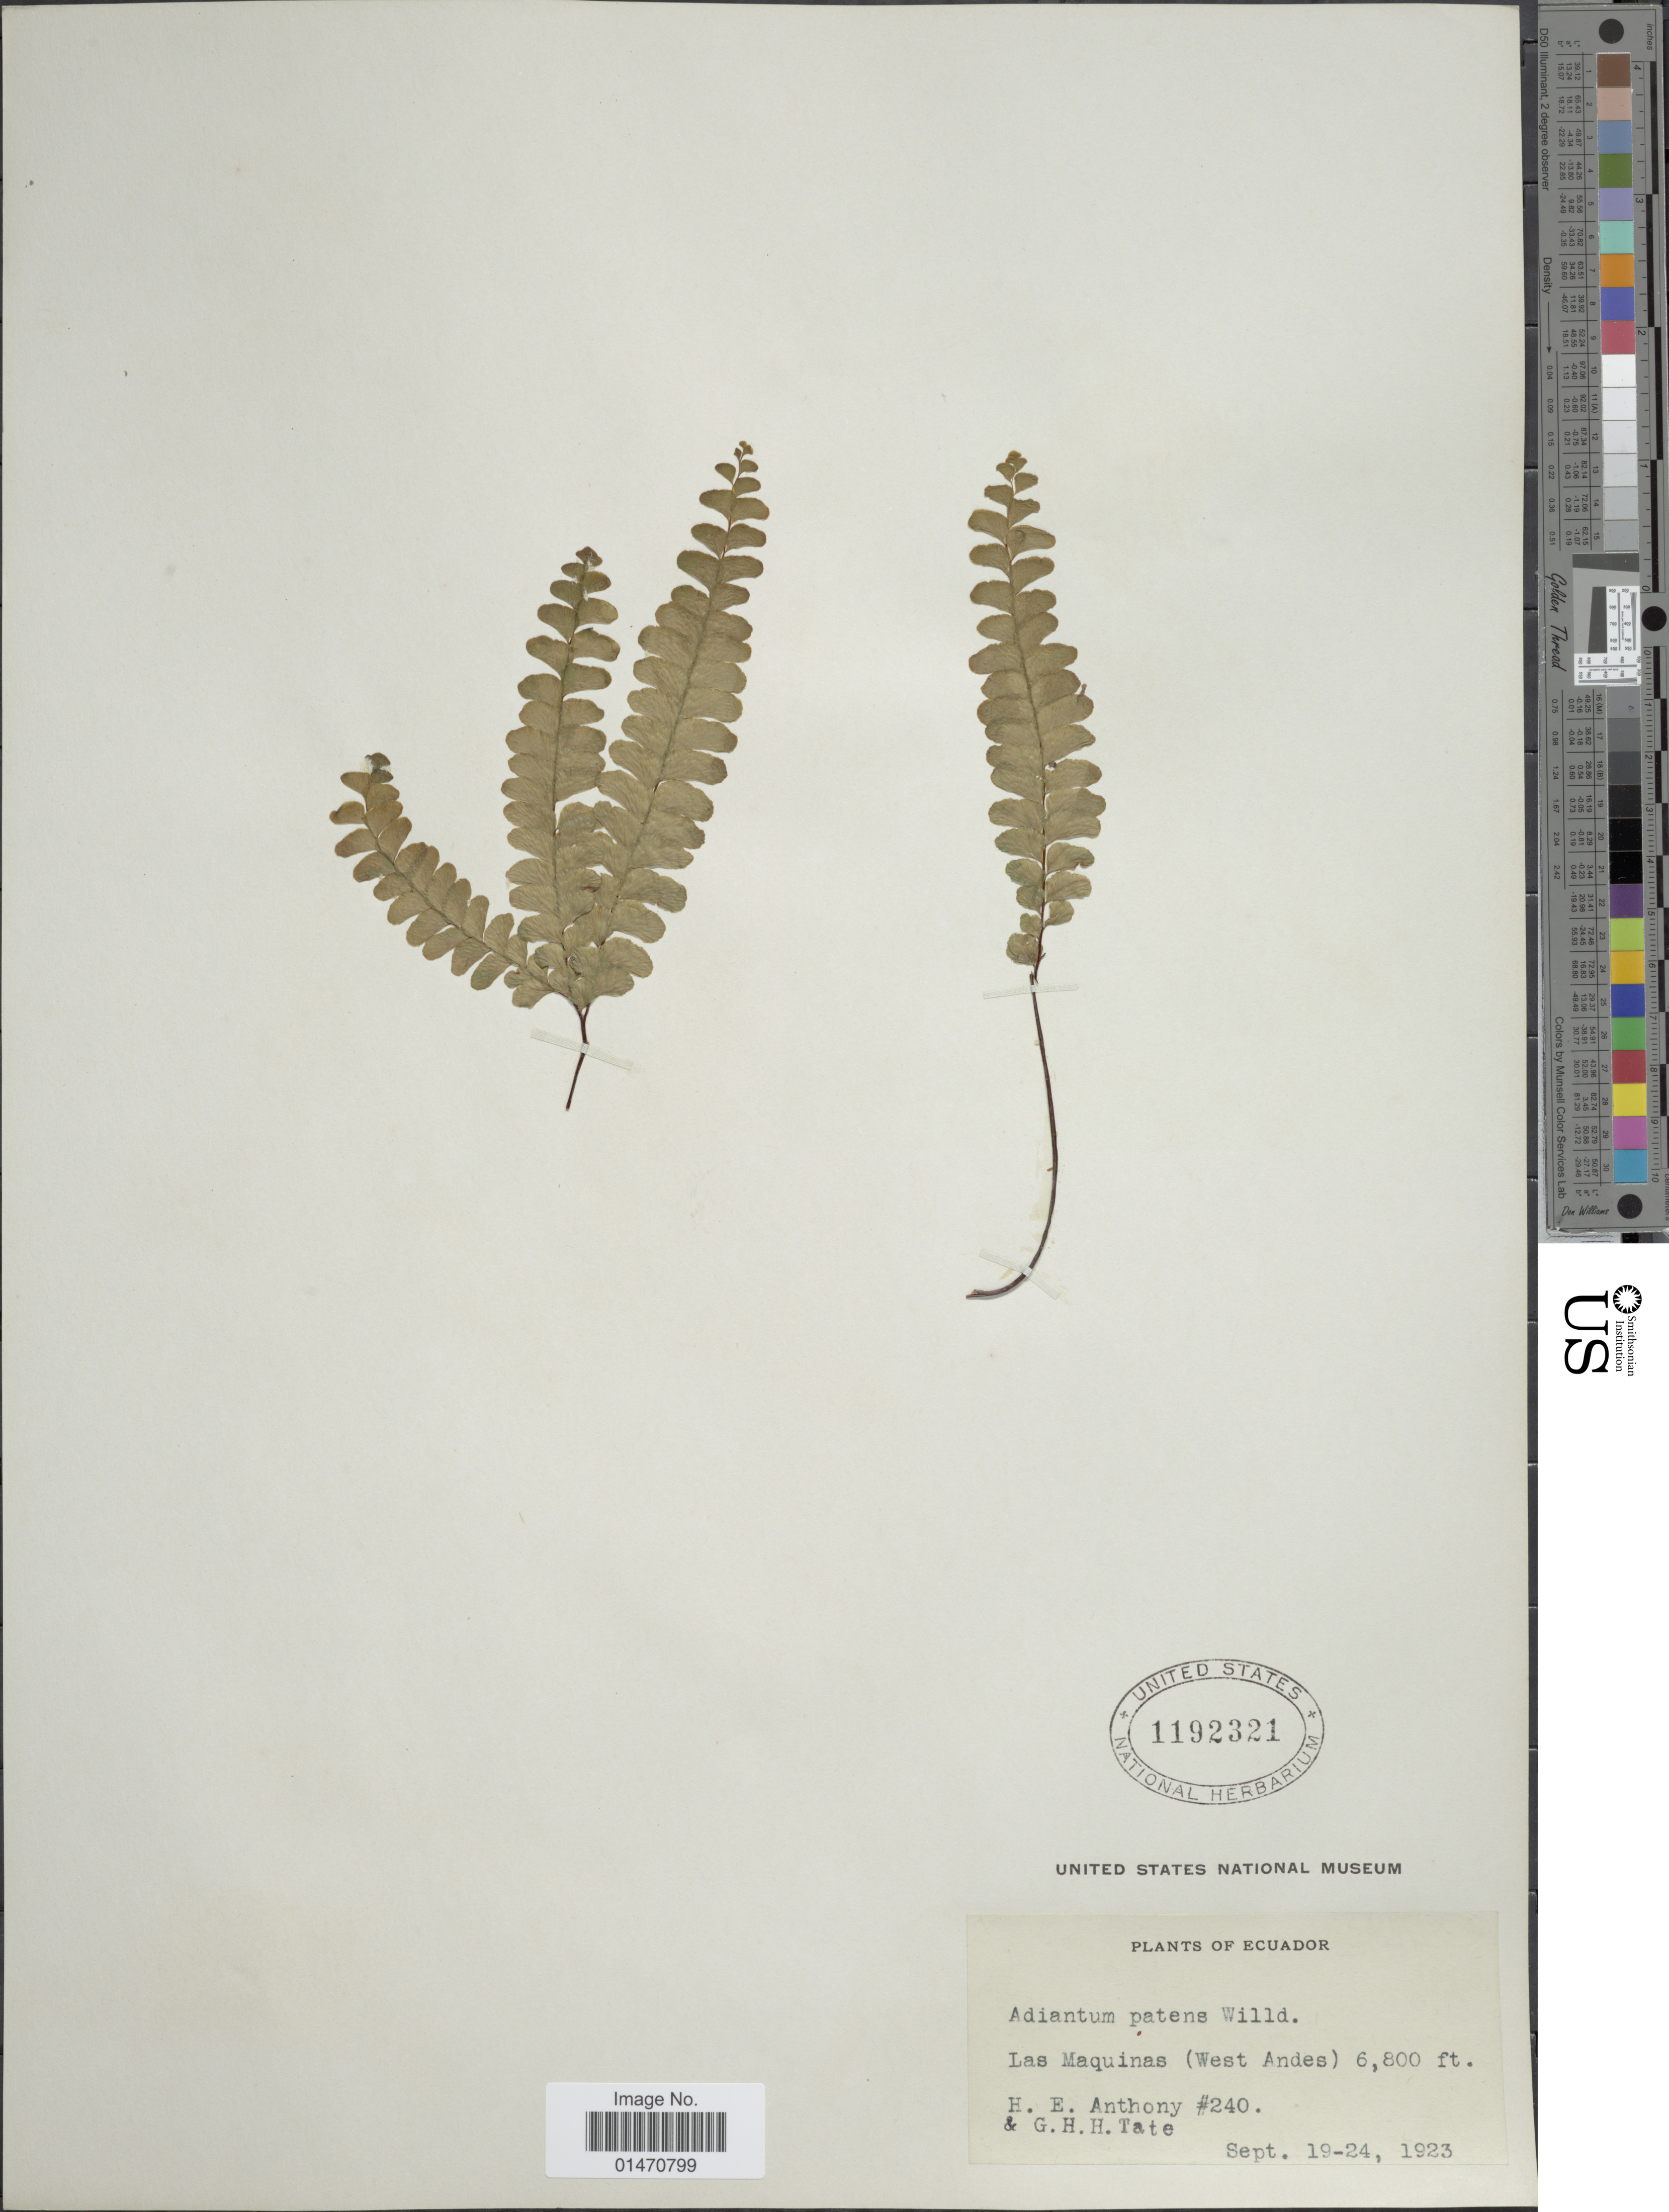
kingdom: Plantae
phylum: Tracheophyta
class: Polypodiopsida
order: Polypodiales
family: Pteridaceae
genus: Adiantum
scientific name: Adiantum patens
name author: Willd.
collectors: H. E. Anthony & G. Tate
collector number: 240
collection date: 1923-09-19/1923-09-24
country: Ecuador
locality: Las Maquinas(West Andes)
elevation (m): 2073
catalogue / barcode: US 1192321